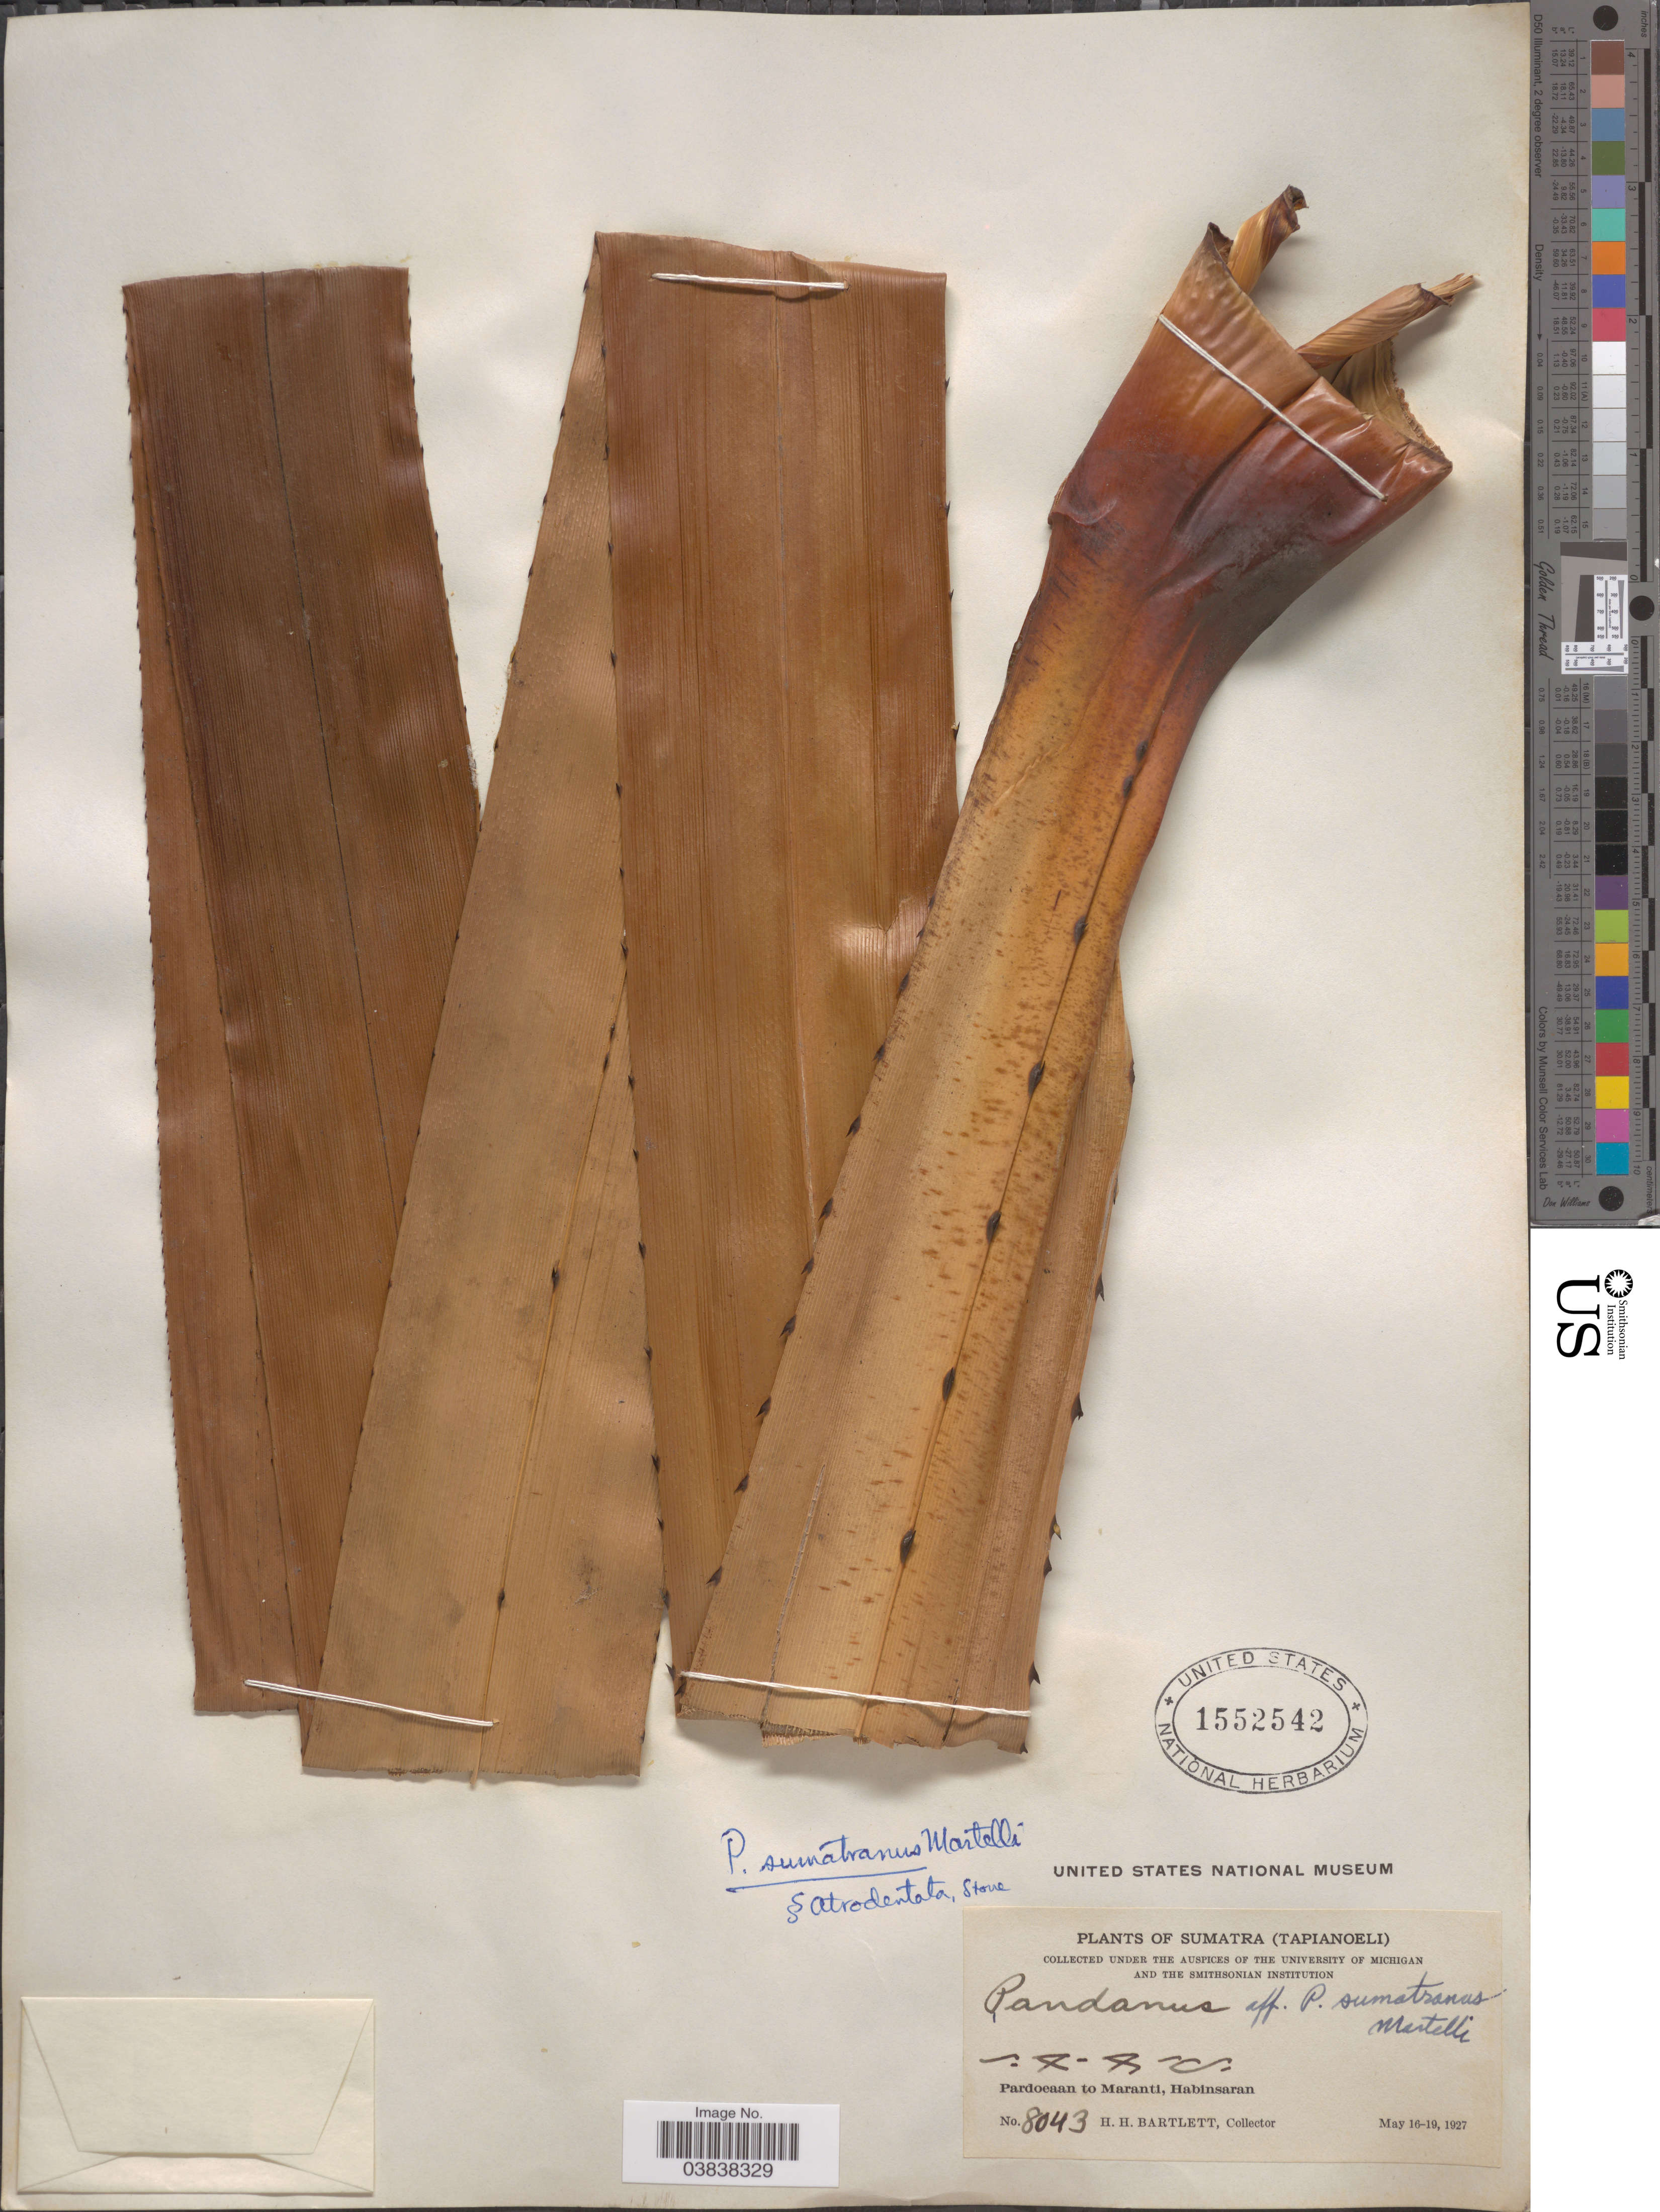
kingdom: Plantae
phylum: Tracheophyta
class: Liliopsida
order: Pandanales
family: Pandanaceae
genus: Pandanus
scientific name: Pandanus sumatranus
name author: Martelli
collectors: H. H. Bartlett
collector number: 8043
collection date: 1927-05-16/1927-05-19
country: Indonesia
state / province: Sumatra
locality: (Tapianoeli). Pardoeaan to Maranti, Habinsaran.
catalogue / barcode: US 1552542